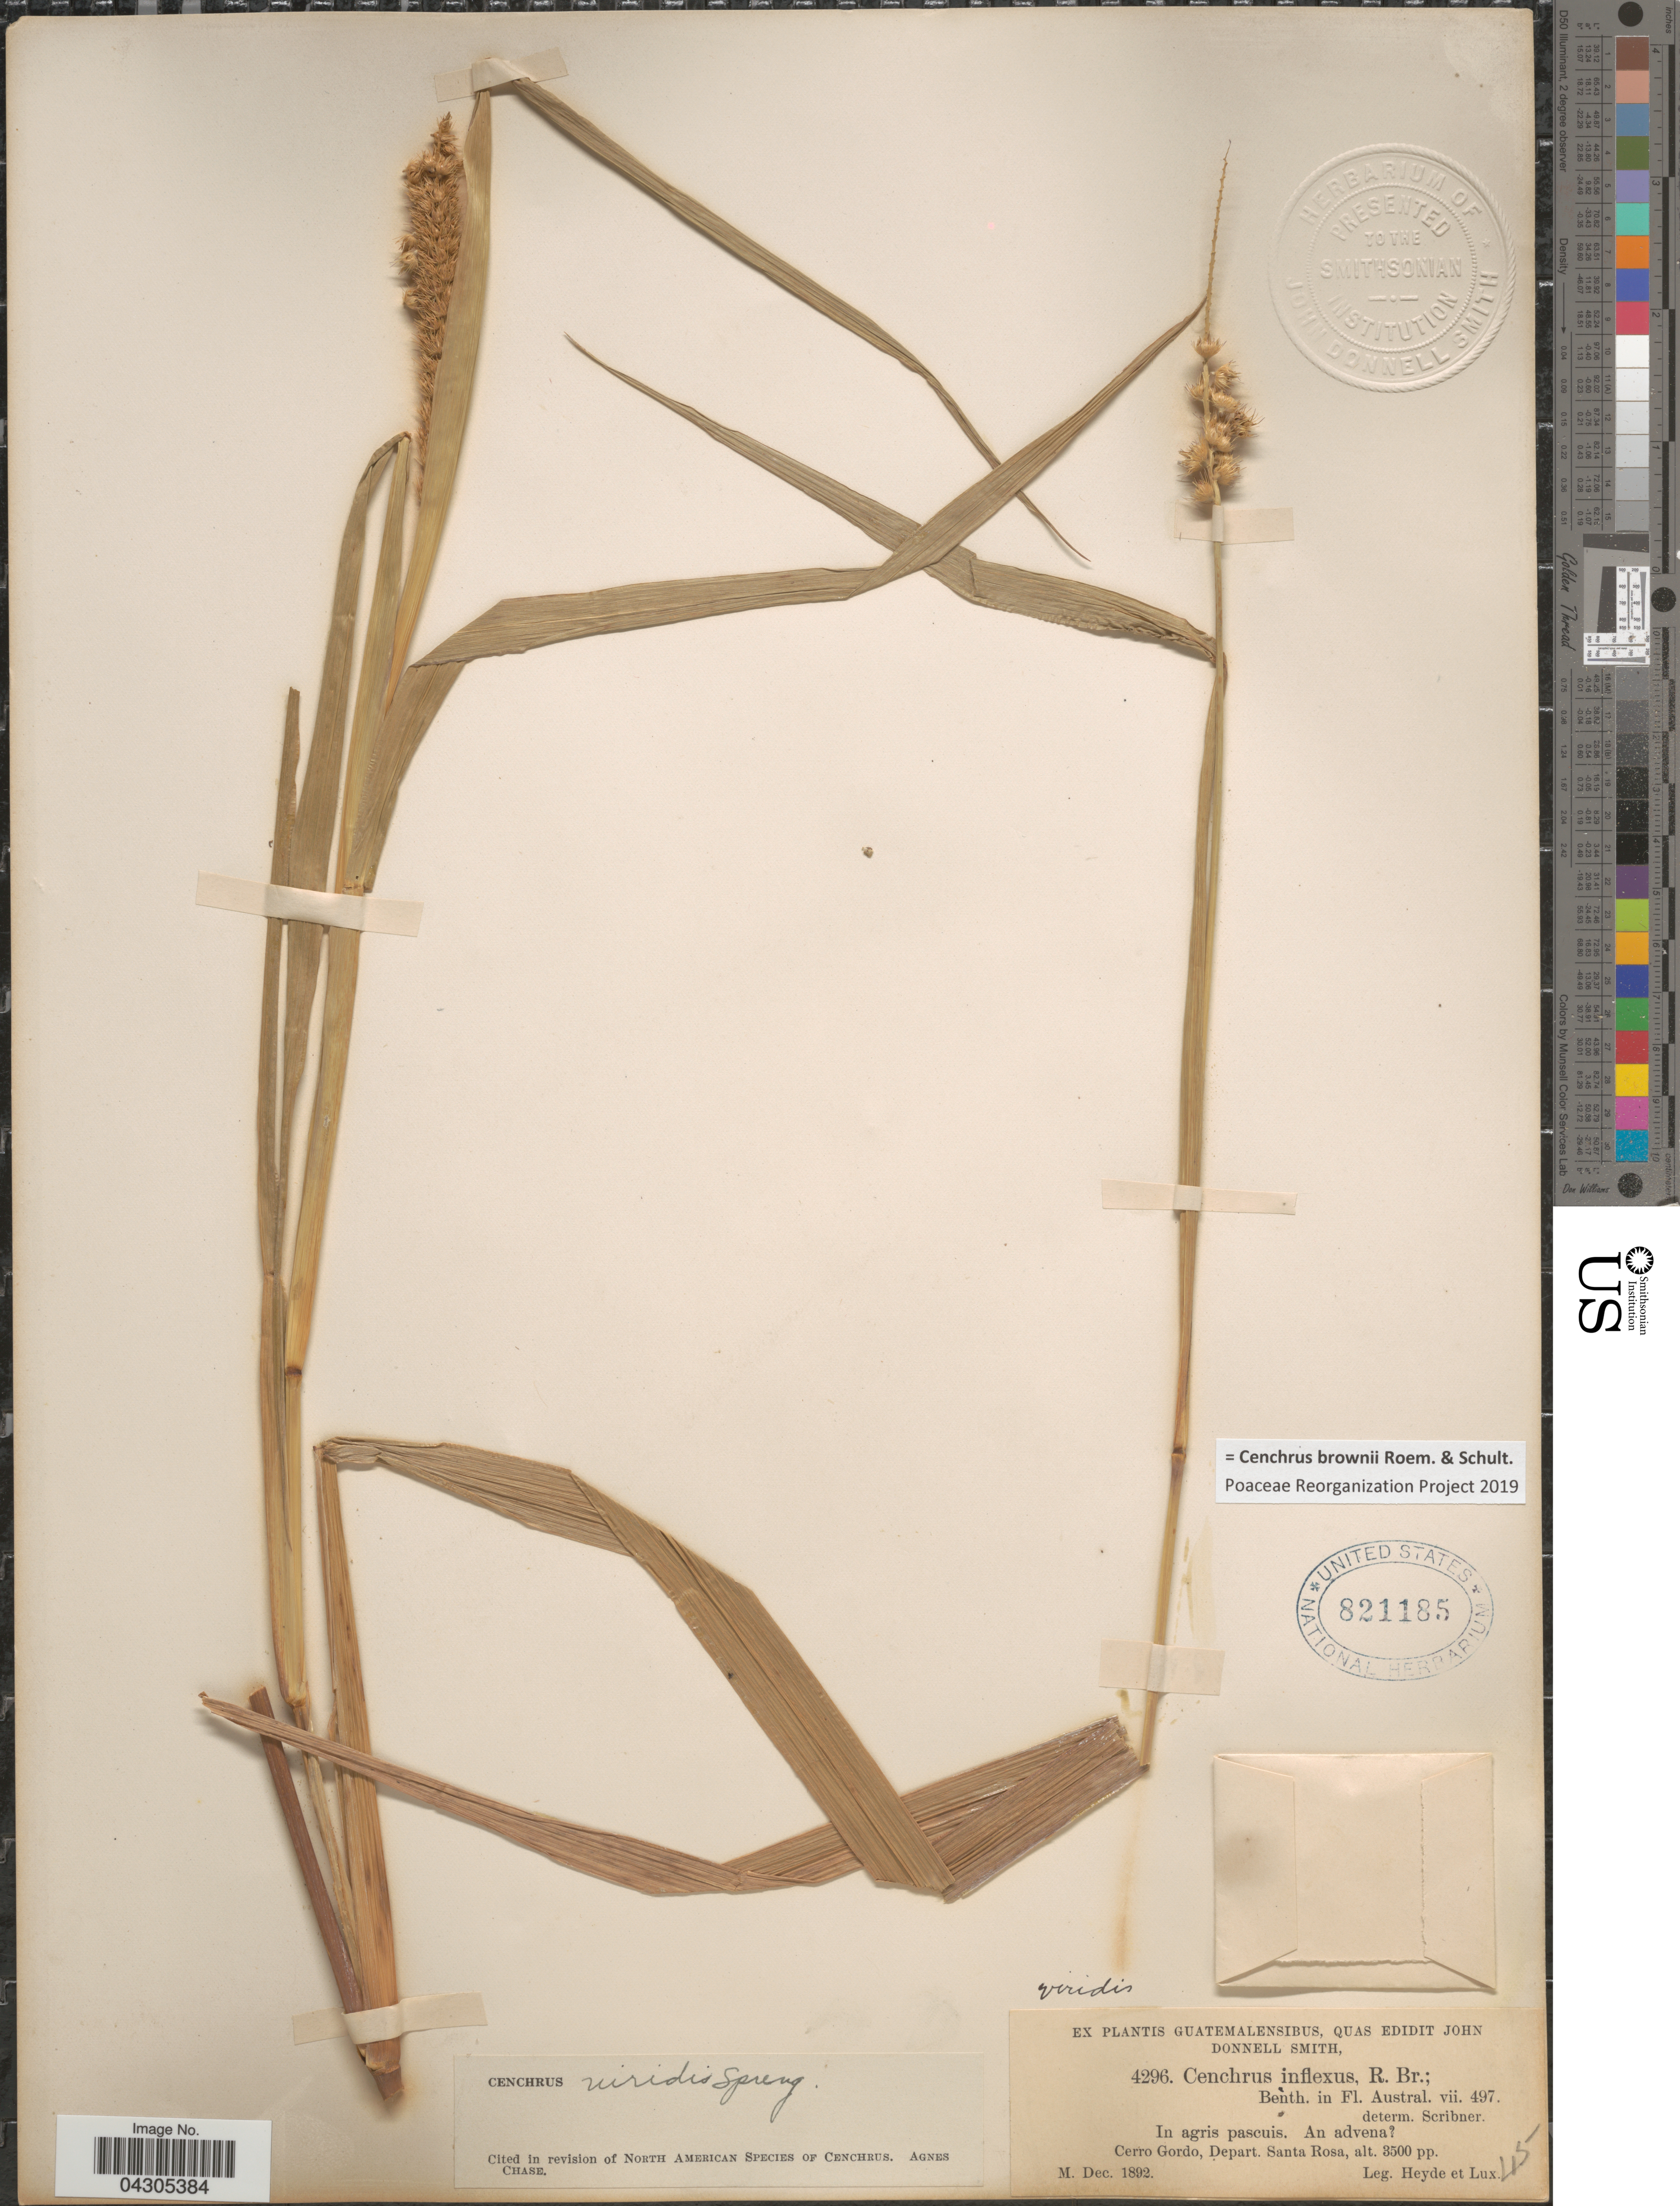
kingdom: Plantae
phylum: Tracheophyta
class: Liliopsida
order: Poales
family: Poaceae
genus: Cenchrus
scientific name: Cenchrus brownii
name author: Roem. & Schult.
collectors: Heyde & Lux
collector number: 4296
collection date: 1892-12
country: Guatemala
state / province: Santa Rosa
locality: In agris pascuis. An advena [unsure placement] Cerro Gordo, Depart. Santa Rosa.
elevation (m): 1067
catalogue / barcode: US 821185